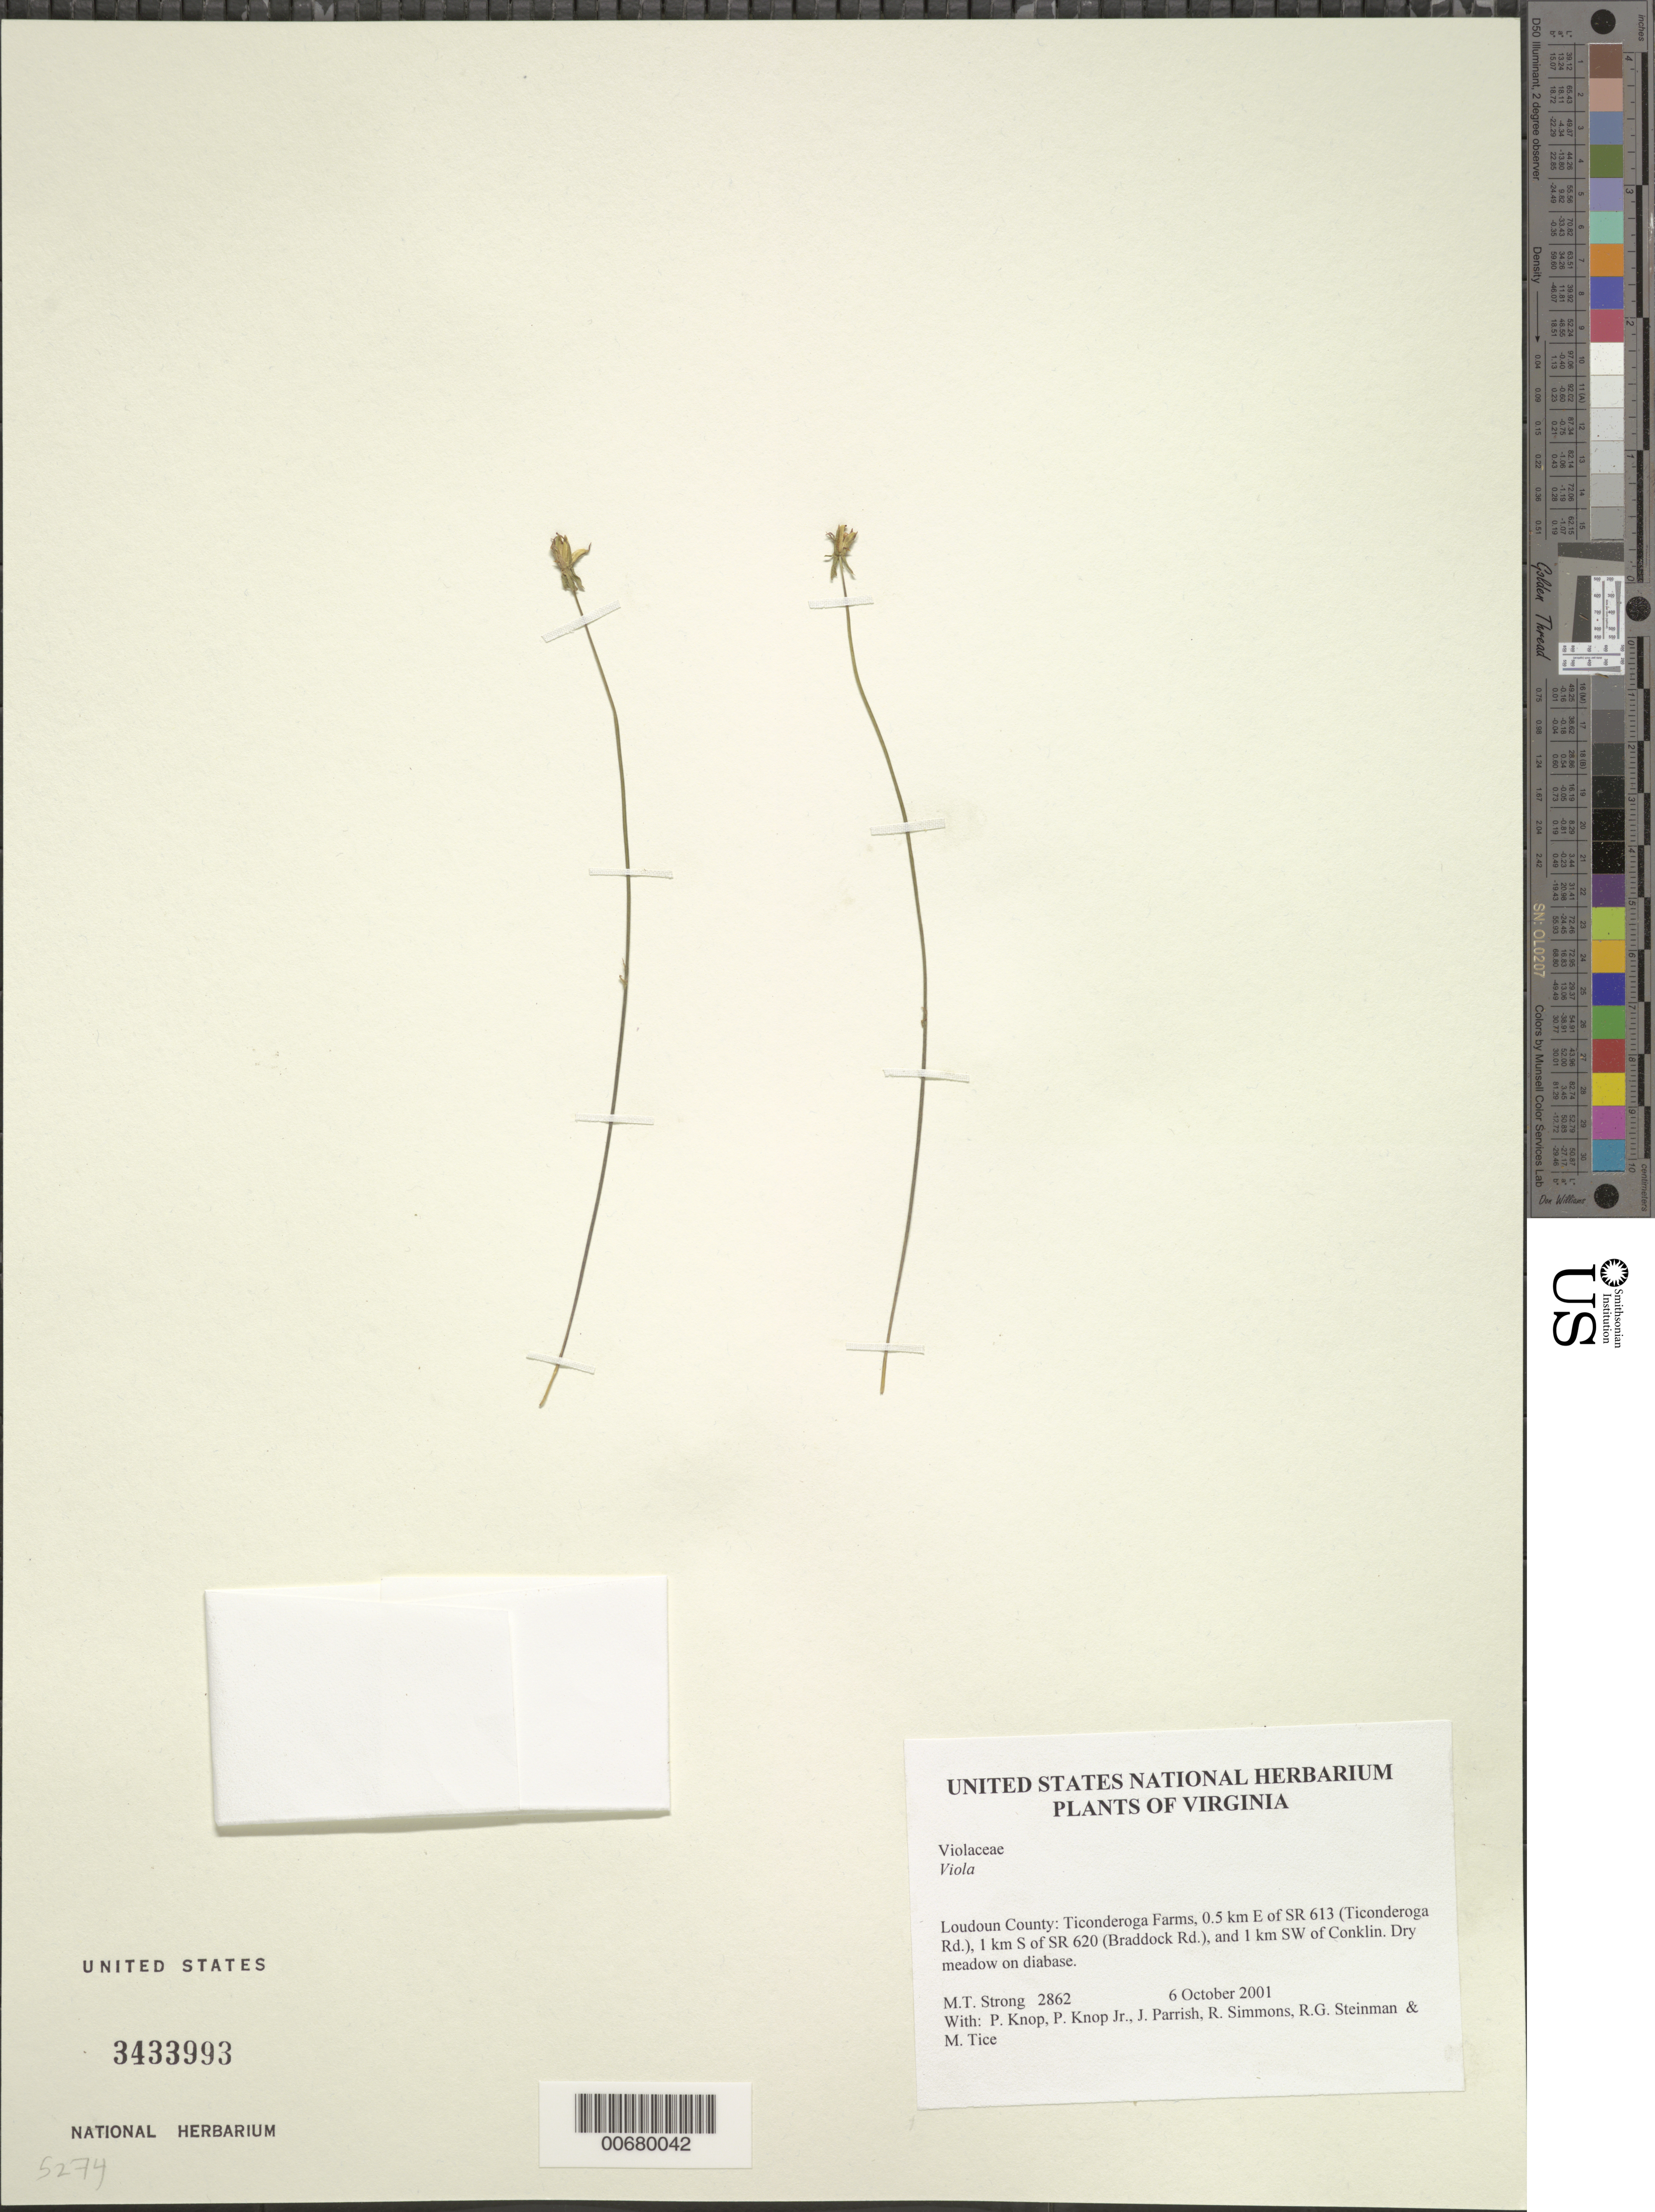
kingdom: Plantae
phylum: Tracheophyta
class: Magnoliopsida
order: Malpighiales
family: Violaceae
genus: Viola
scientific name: Viola sp.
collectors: M. T. Strong, P. Knop, P. Knop, J. Parrish & et al.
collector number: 2862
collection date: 2001-10-06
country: United States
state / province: Virginia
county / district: Loudoun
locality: Ticonderoga Farms, 0.5 km E of SR 613 (Ticonderoga Rd.), 1 km S of SR 620 (Braddock Rd.), and 1 km SW of Conklin.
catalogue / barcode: US 3433993